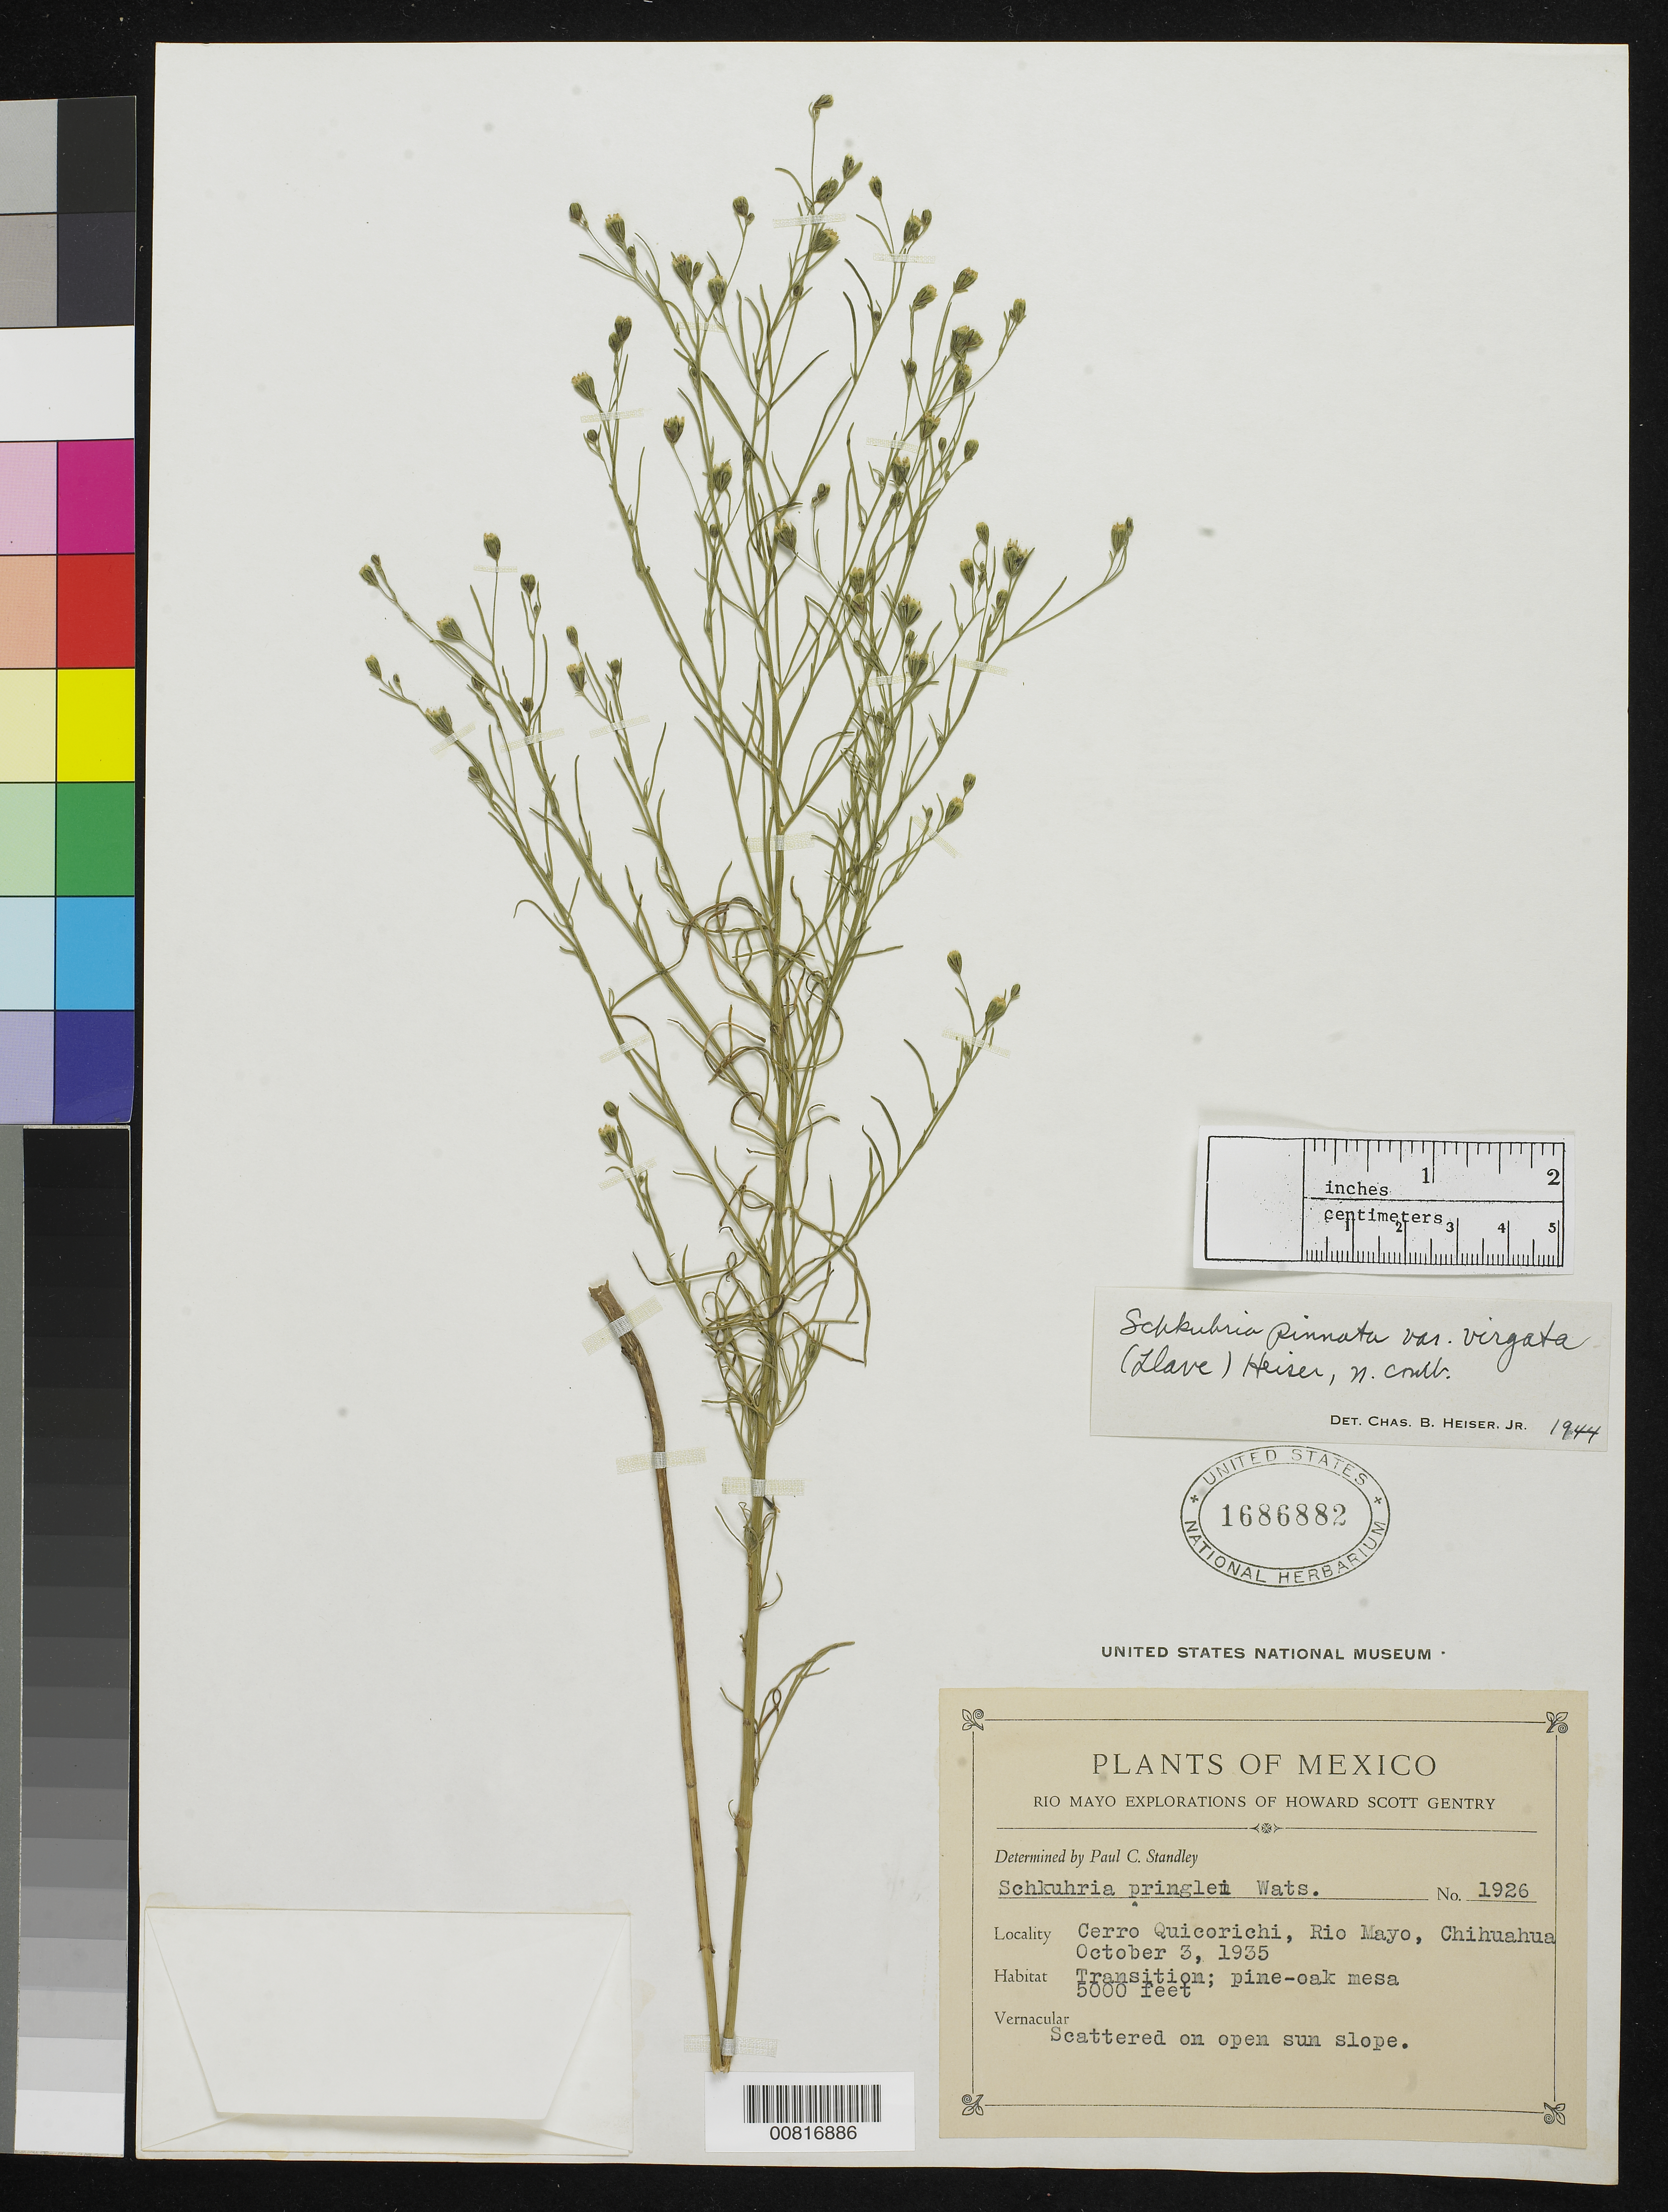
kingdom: Plantae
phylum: Tracheophyta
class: Magnoliopsida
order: Asterales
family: Asteraceae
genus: Schkuhria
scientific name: Schkuhria pinnata var. virgata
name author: (La Llave ex La Llave) Heiser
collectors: H. S. Gentry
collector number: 1926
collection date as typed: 03 Oct 1935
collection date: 1935-10-03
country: Mexico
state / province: Chihuahua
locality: Cerro Quicorichi, Rio Mayo, Chihuahua.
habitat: Transition; Pine-Oak mesa. Scattered on open sun slope.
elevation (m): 1524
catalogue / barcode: US 1686882